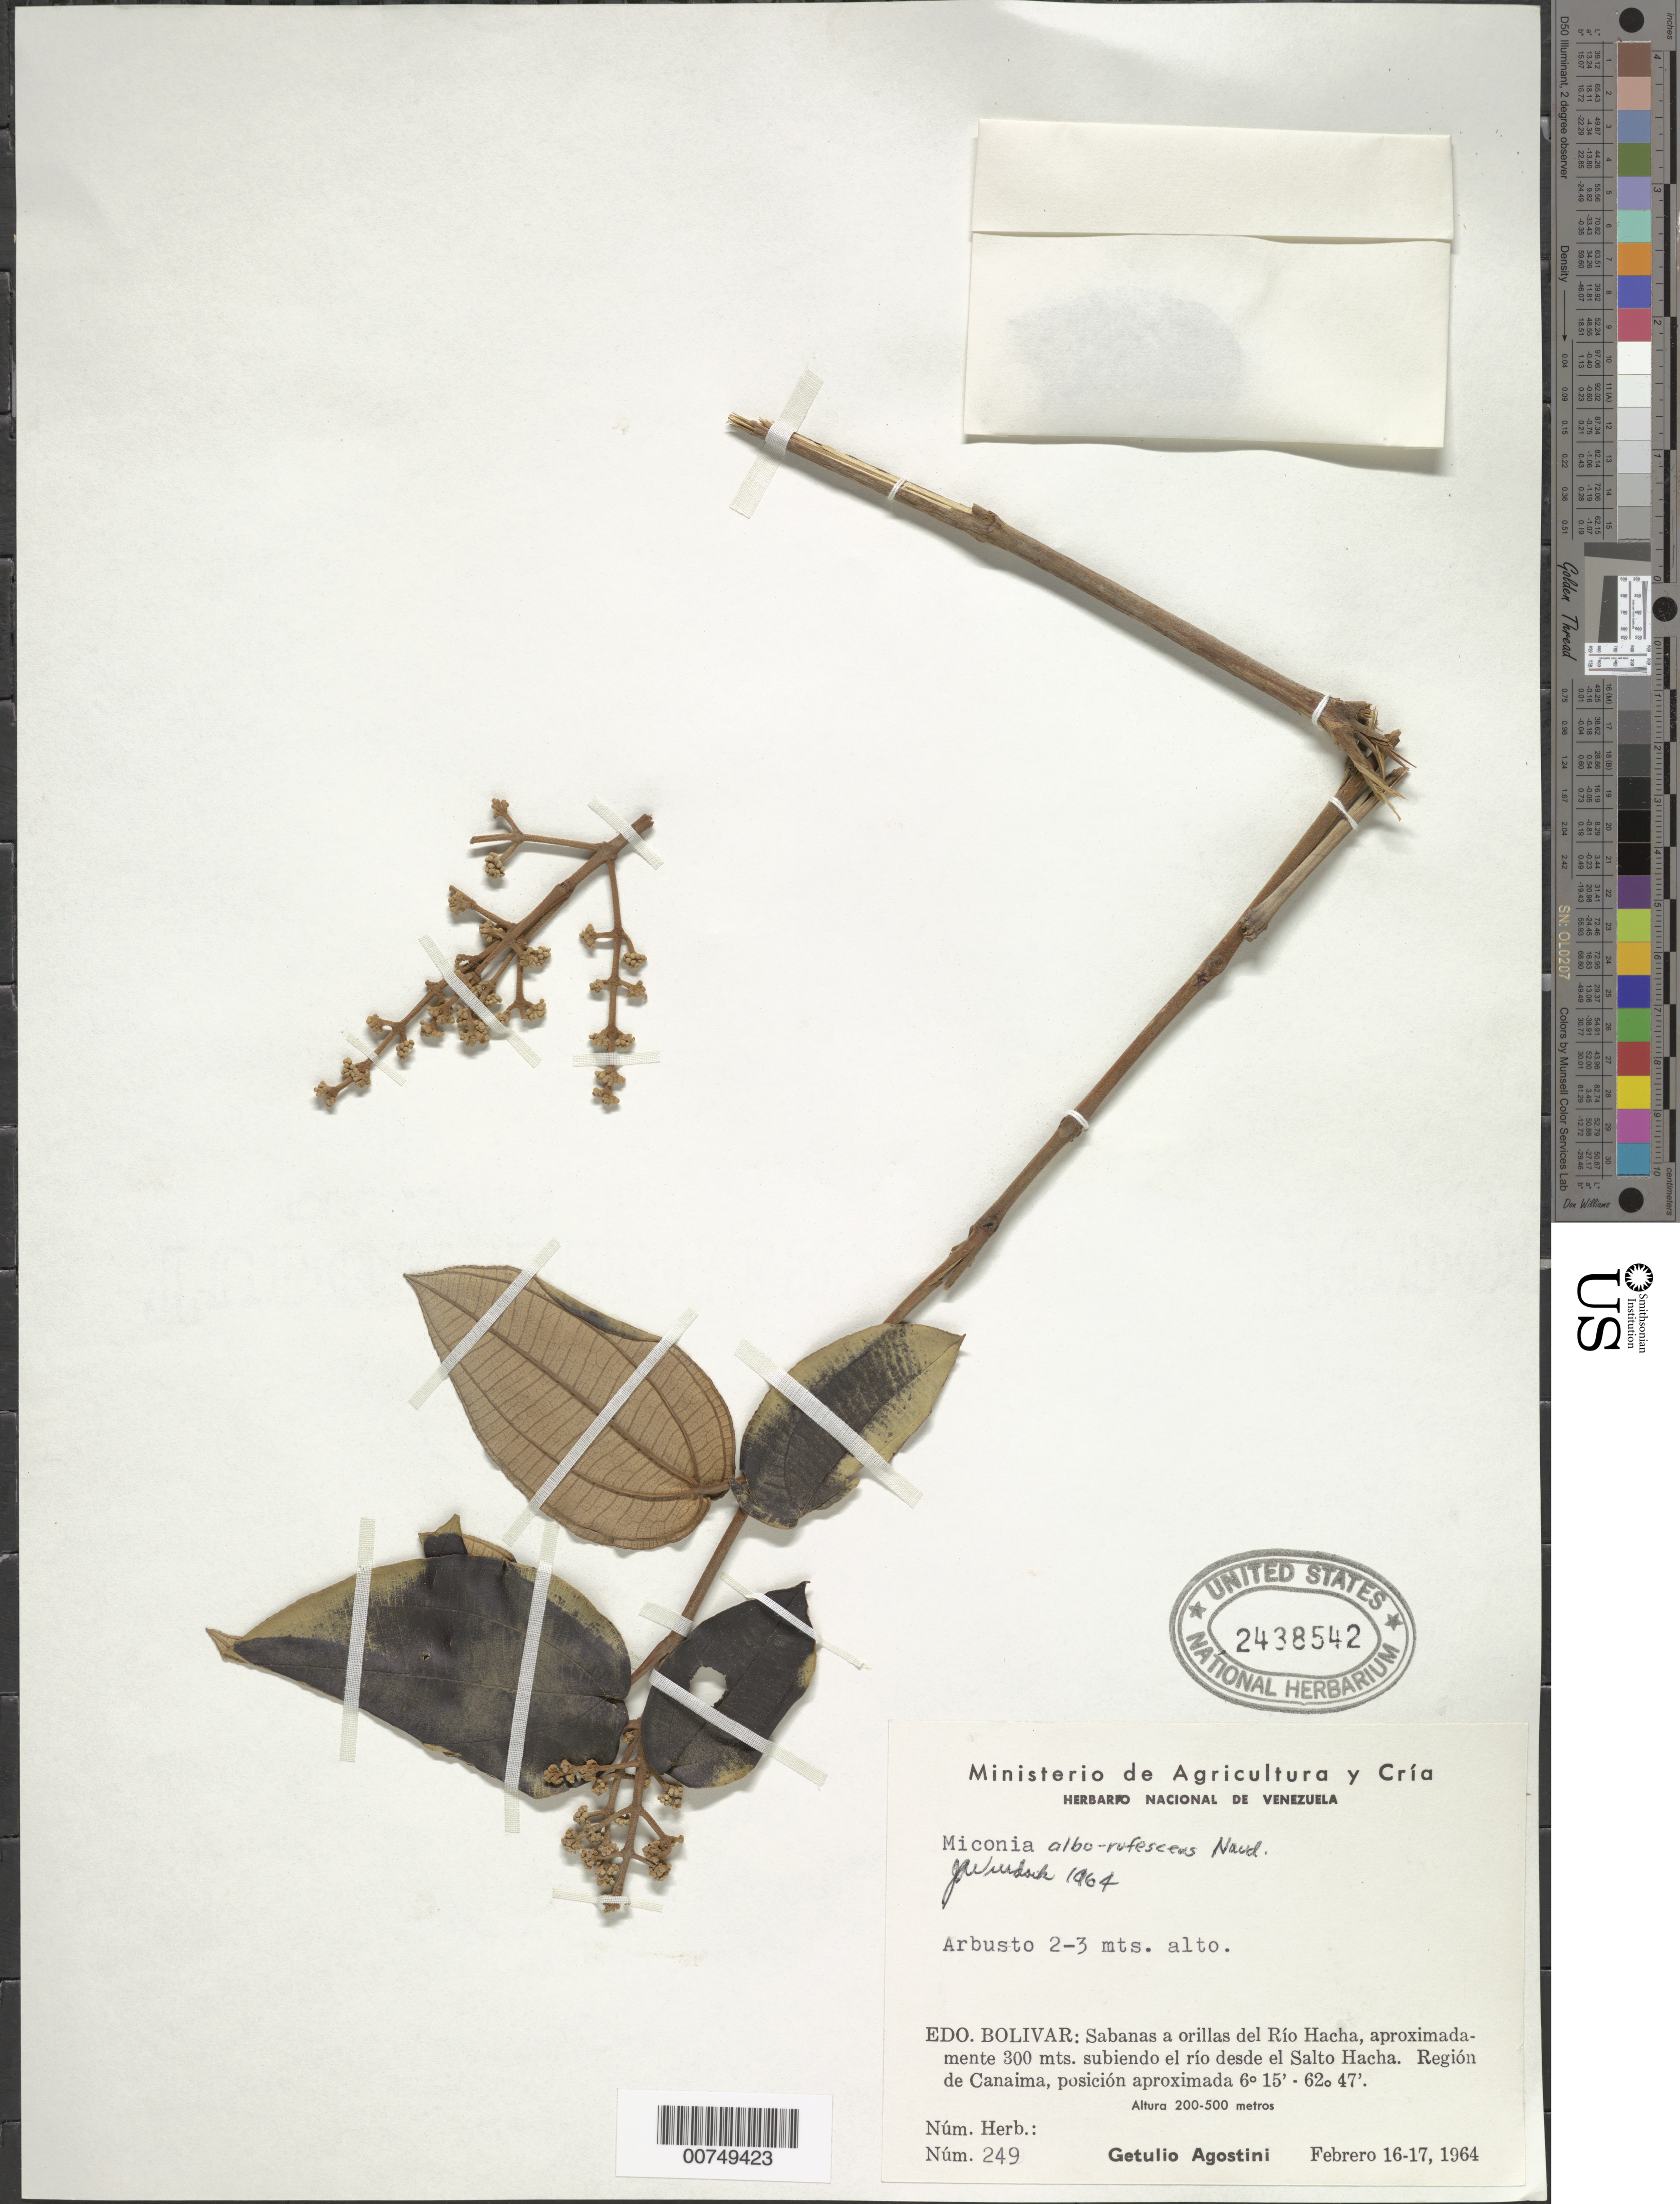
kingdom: Plantae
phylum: Tracheophyta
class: Magnoliopsida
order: Myrtales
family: Melastomataceae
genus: Miconia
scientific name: Miconia alborufescens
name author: Naudin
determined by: Wurdack, John J., (US), US (UNITED STATES)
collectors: G. Agostini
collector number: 249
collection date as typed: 16-Feb-64 to 17-Feb-64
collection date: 1964-02-16/1964-02-17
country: Venezuela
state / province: Bolívar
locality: Isla del Río Hacha, 600 m subiendo el Salto Hacha; región de Canaima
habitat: Savannas and riverbanks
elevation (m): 200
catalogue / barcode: US 2438542